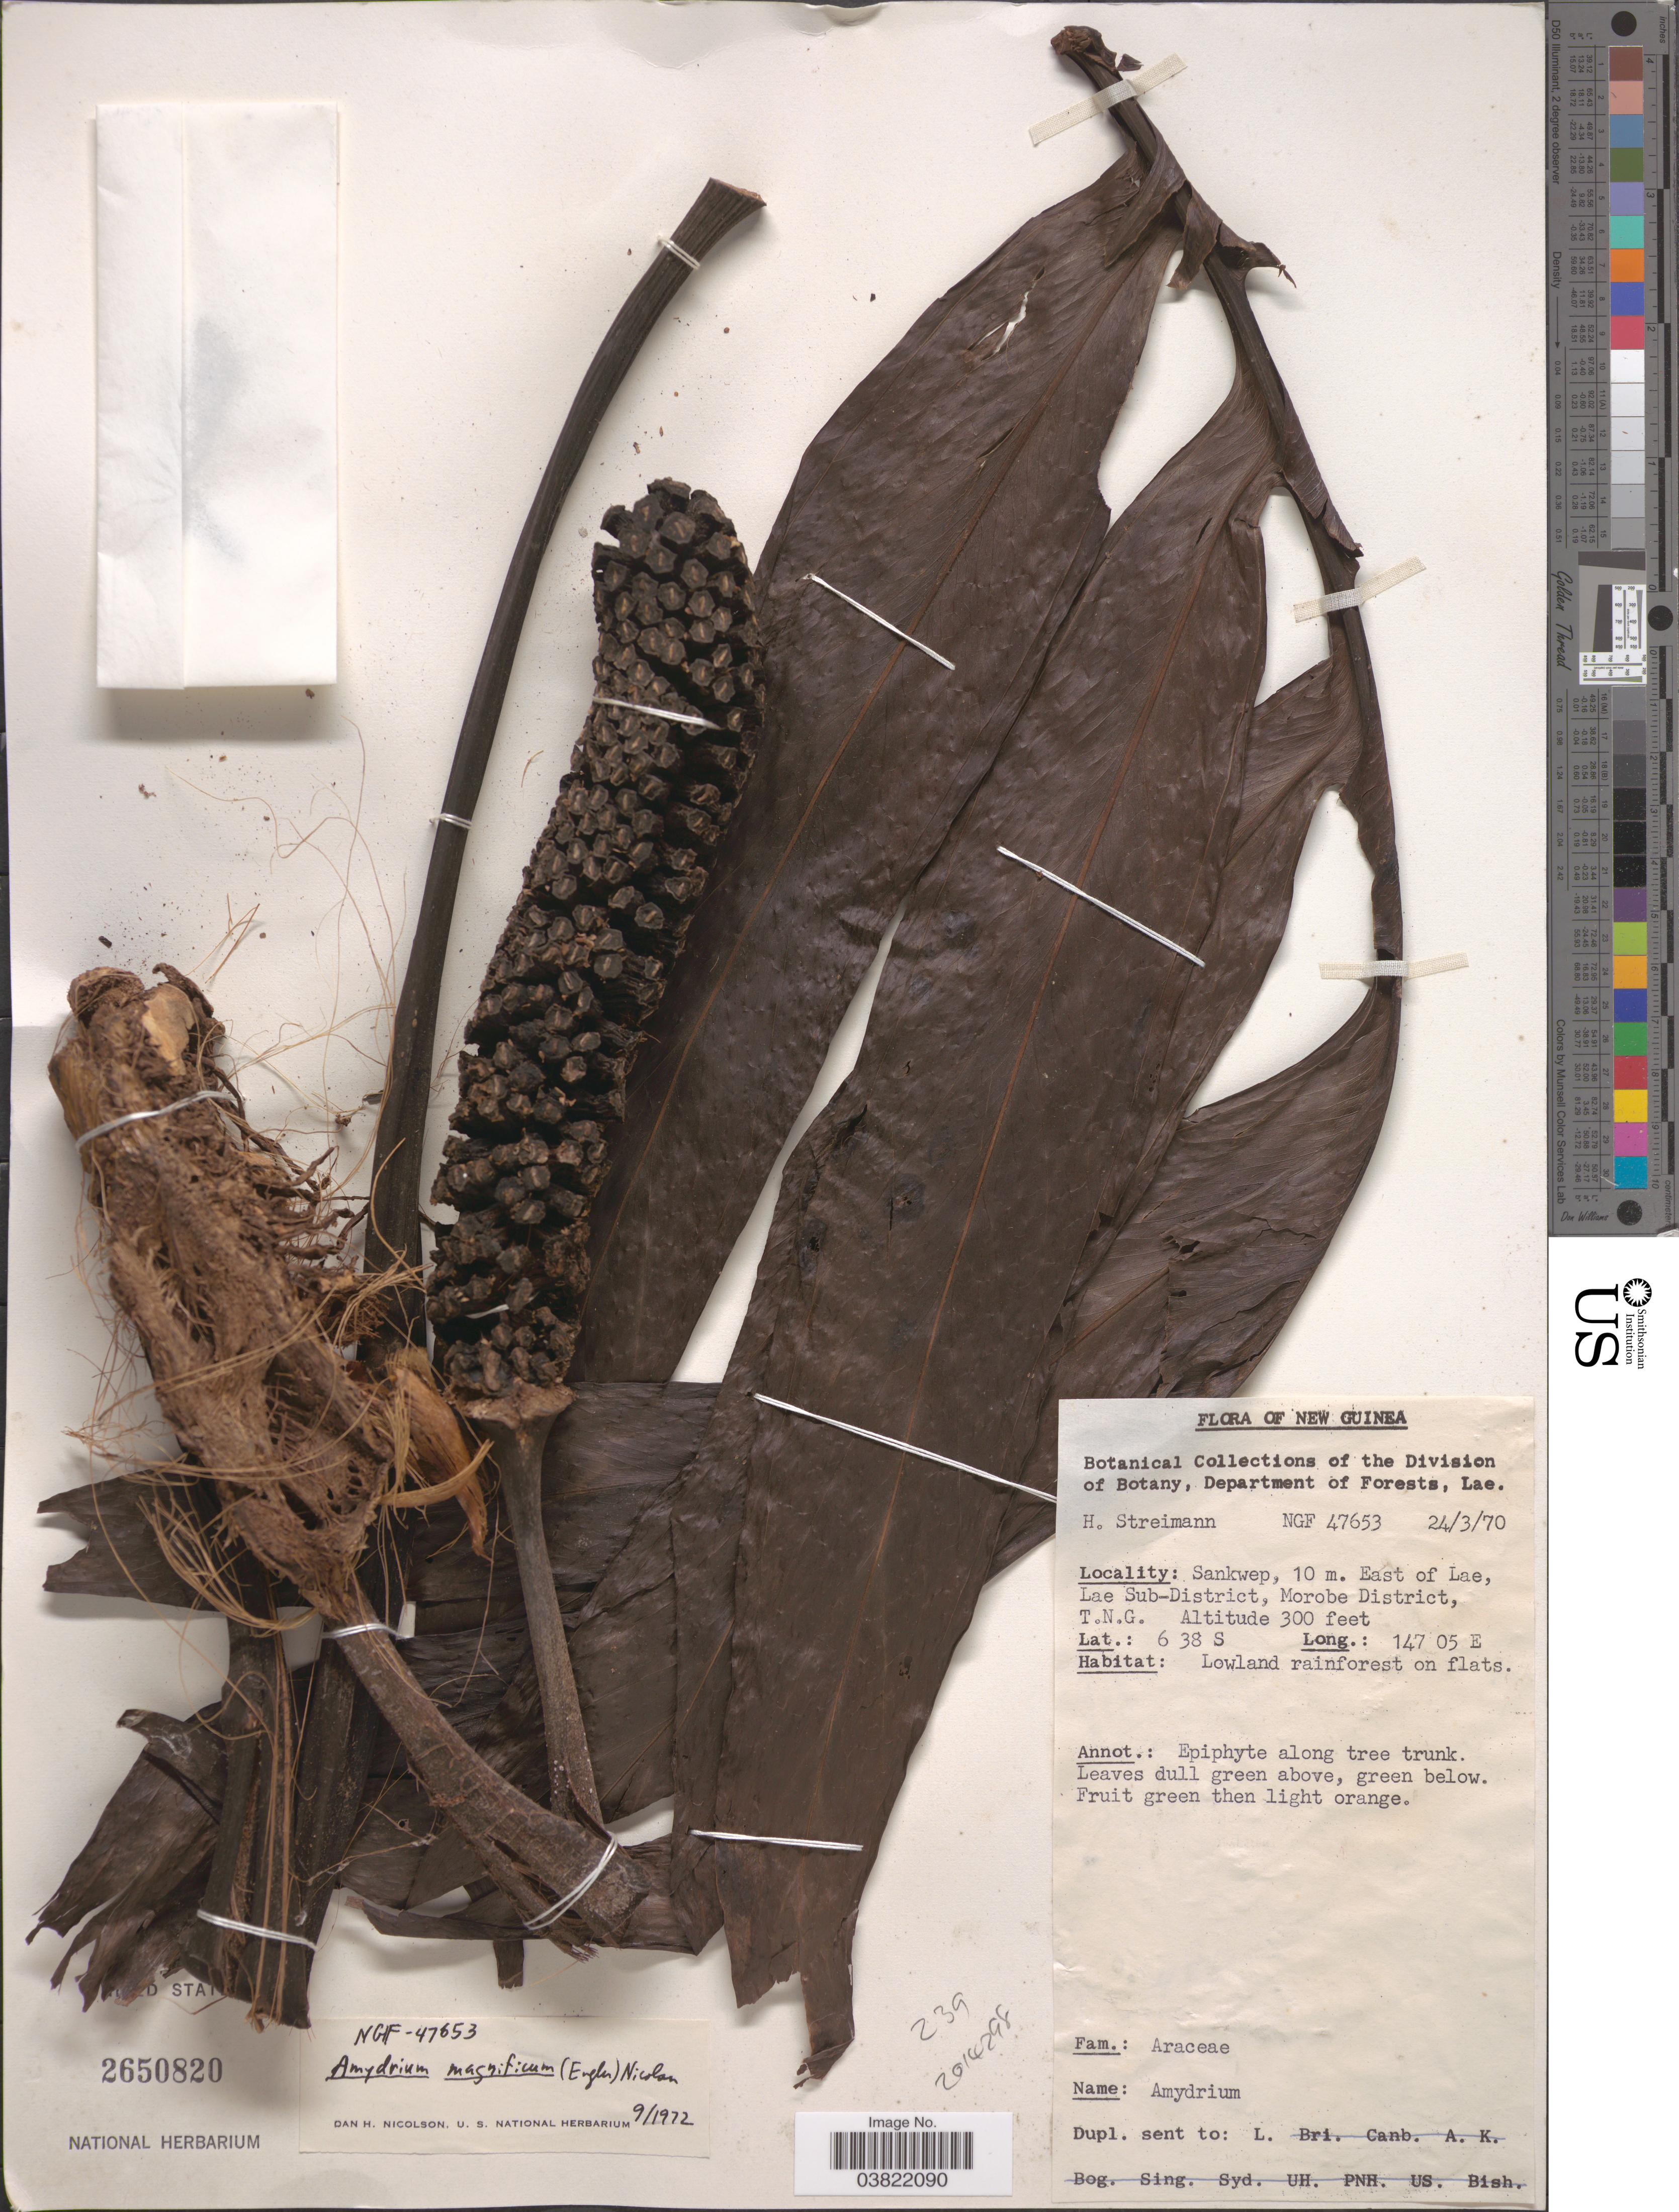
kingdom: Plantae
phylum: Tracheophyta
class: Liliopsida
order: Alismatales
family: Araceae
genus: Amydrium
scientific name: Amydrium zippelianum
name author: (Schott) Nicolson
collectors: H. Streimann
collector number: NGF47653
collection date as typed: Transcribed d/m/y: 24/3/70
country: Papua New Guinea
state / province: Morobe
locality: New Guinea. Sankwep, 10 m. East of Lae, Lae Sub-District, Morobe District, T.N.G.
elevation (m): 91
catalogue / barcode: US 2650820